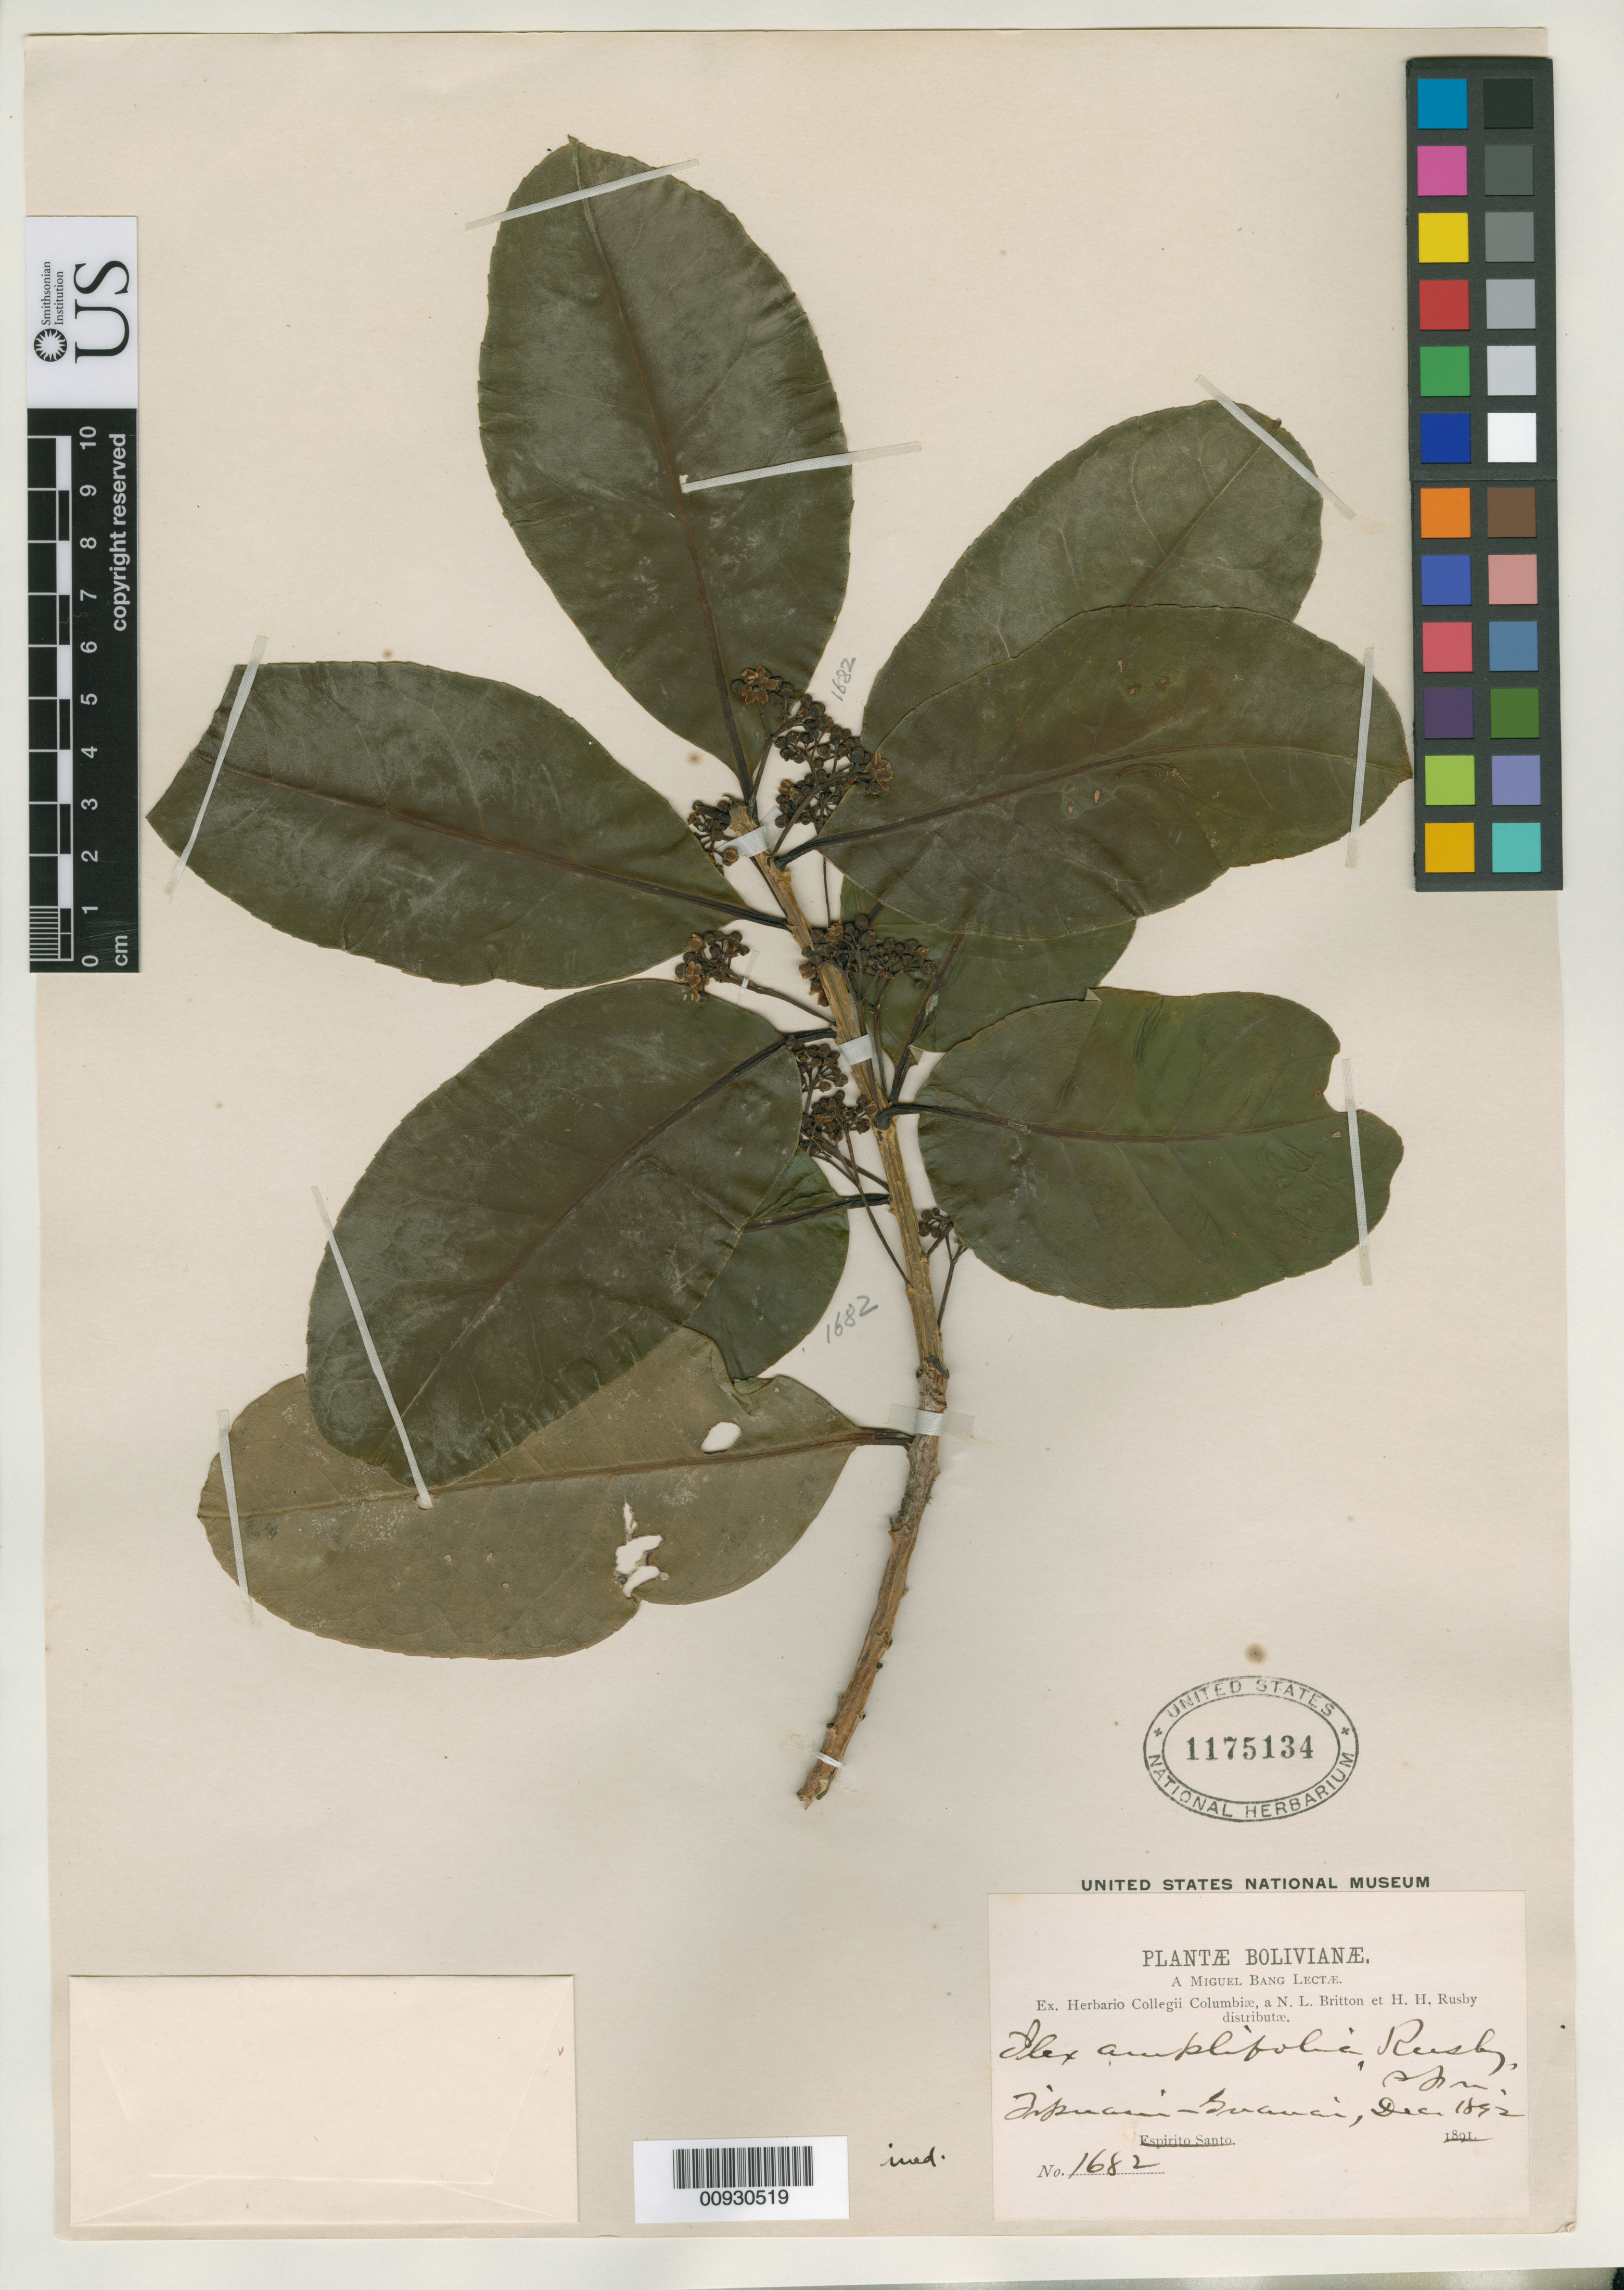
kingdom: Plantae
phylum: Tracheophyta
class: Magnoliopsida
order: Aquifoliales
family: Aquifoliaceae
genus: Ilex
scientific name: Ilex amplifolia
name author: Rusby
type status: Isotype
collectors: M. Bang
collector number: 1682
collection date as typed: Dec 1892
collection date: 1892-12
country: Bolivia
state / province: La Paz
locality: Tipuani and Guanai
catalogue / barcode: US 1175134